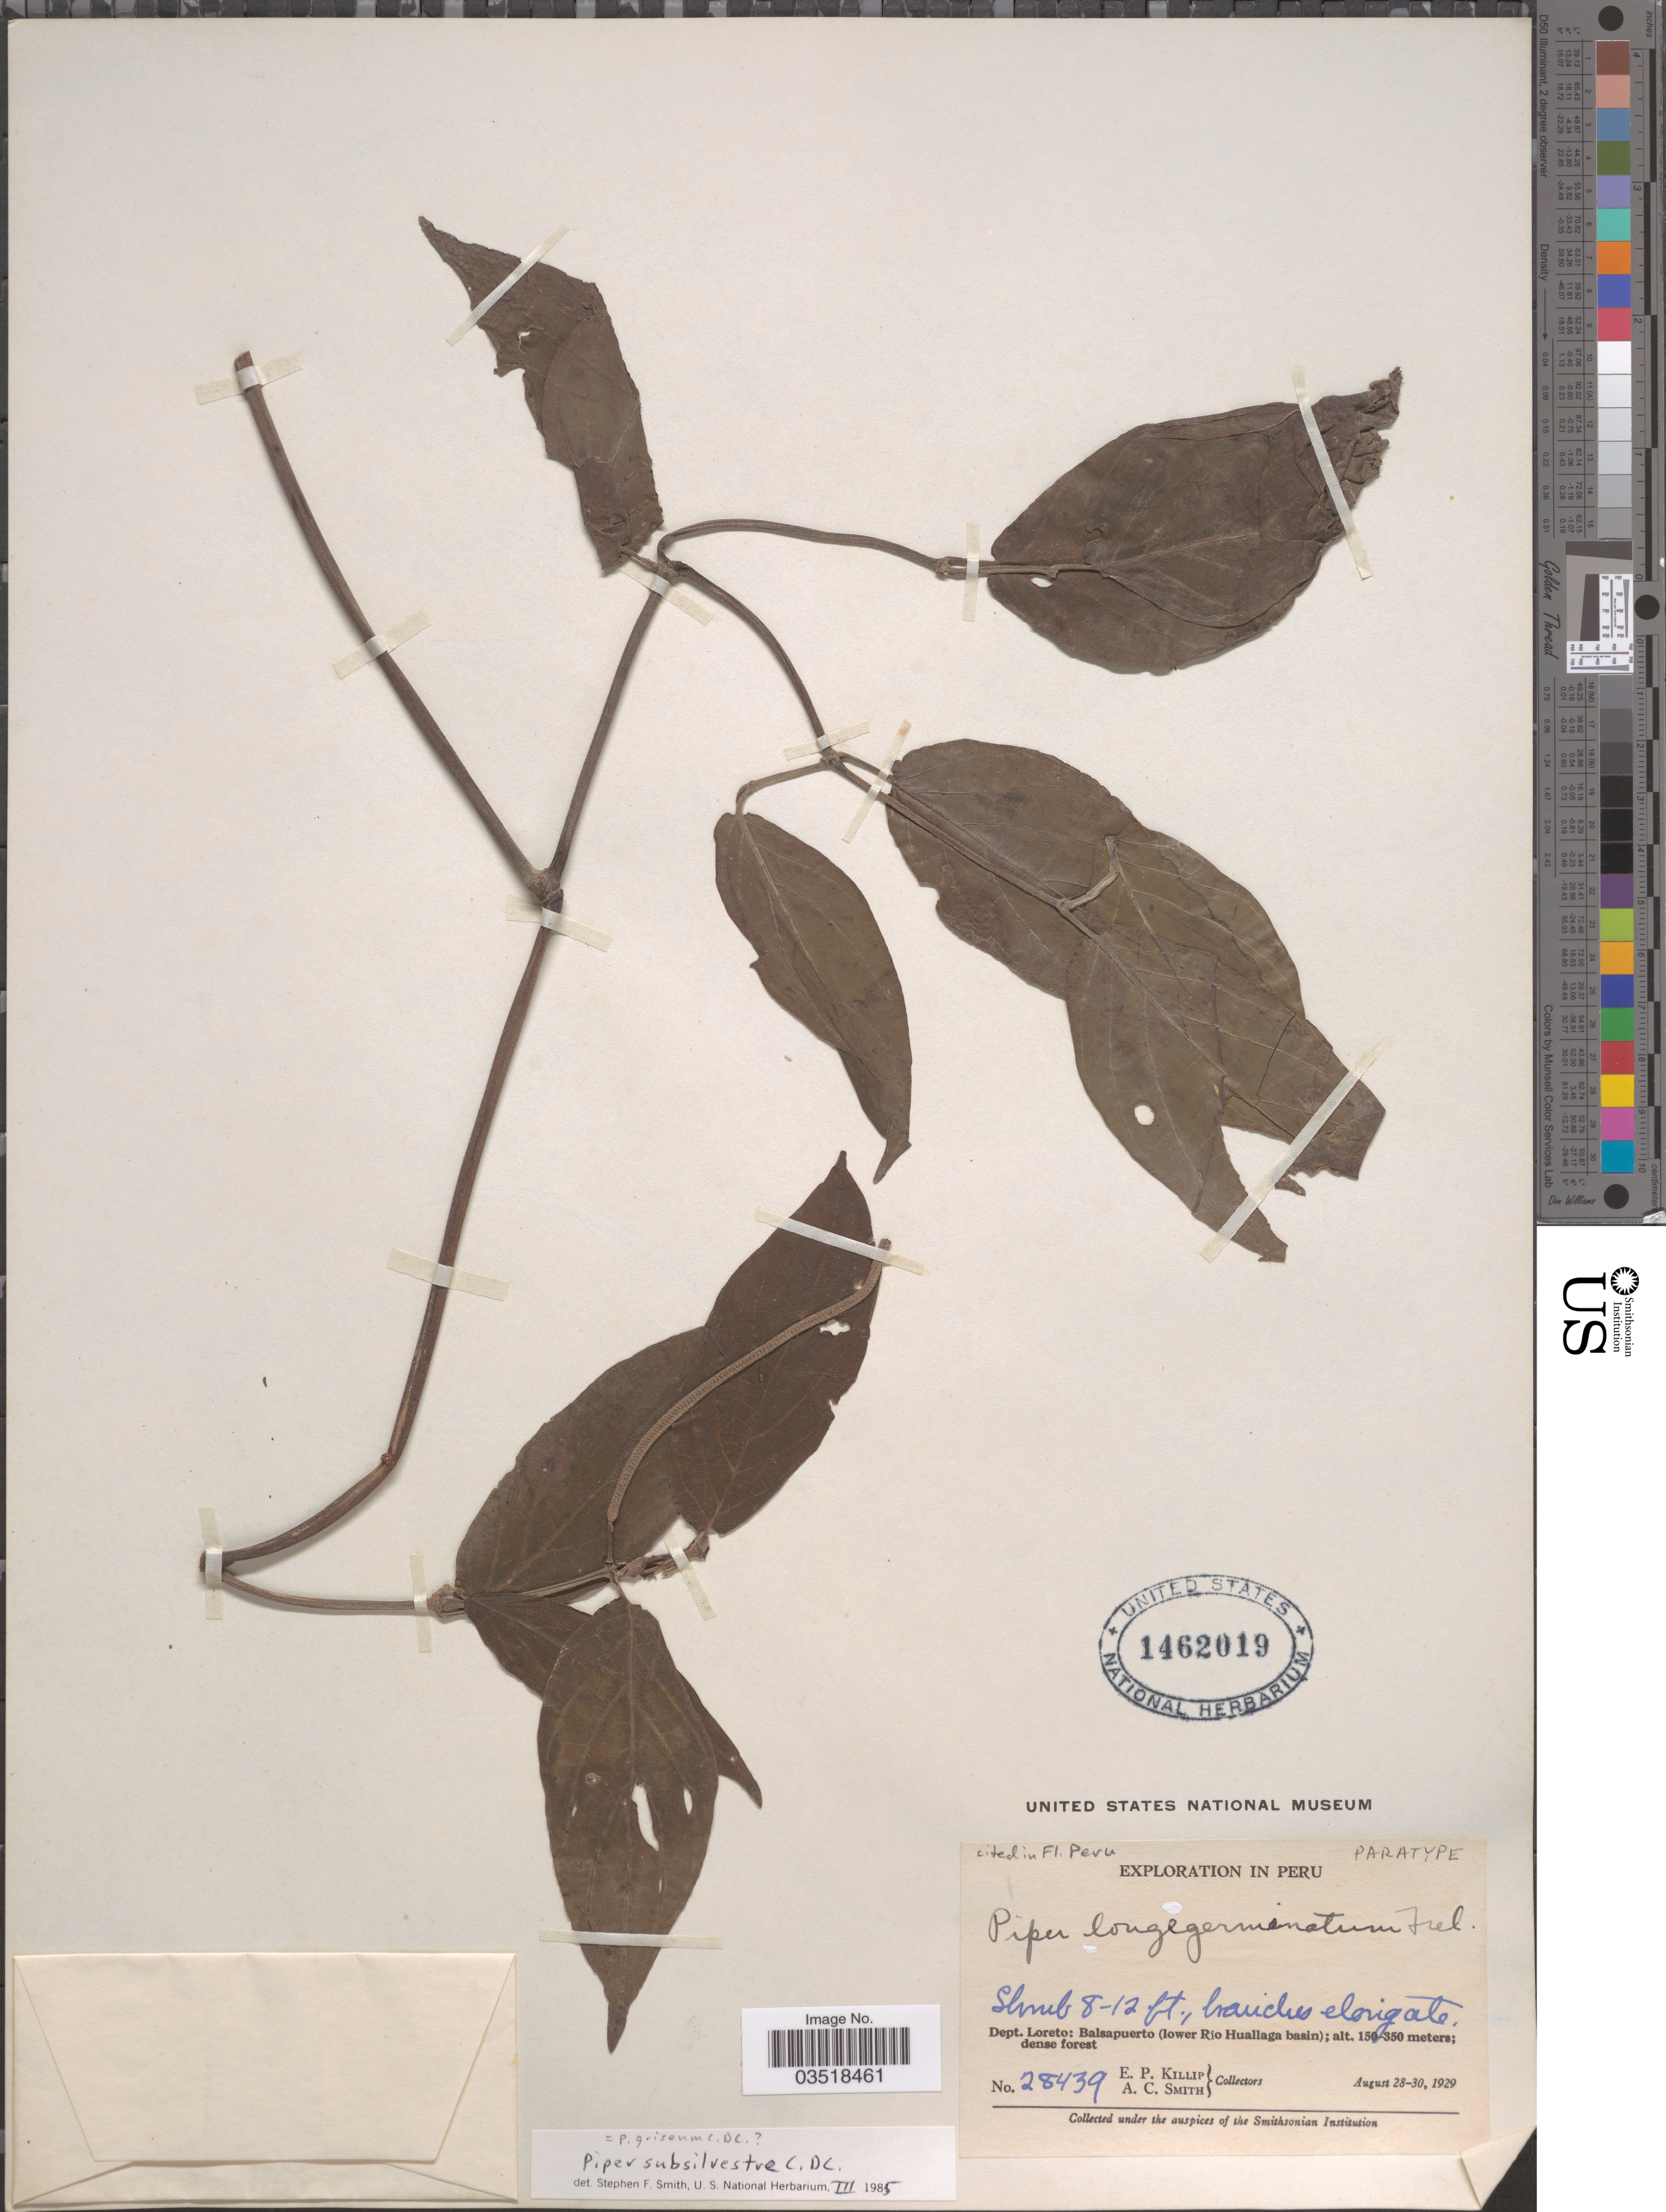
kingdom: Plantae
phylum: Tracheophyta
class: Magnoliopsida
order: Piperales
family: Piperaceae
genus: Piper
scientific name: Piper longegerminatum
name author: Trel. in J.F. Macbr.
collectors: E. P. Killip & A. C. Smith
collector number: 28439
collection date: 1929-08-28/1929-08-30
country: Peru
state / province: Loreto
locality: Dept. Loreto: Balsapuerto (lower Río Huallaga basin).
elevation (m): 150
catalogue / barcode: US 1462019